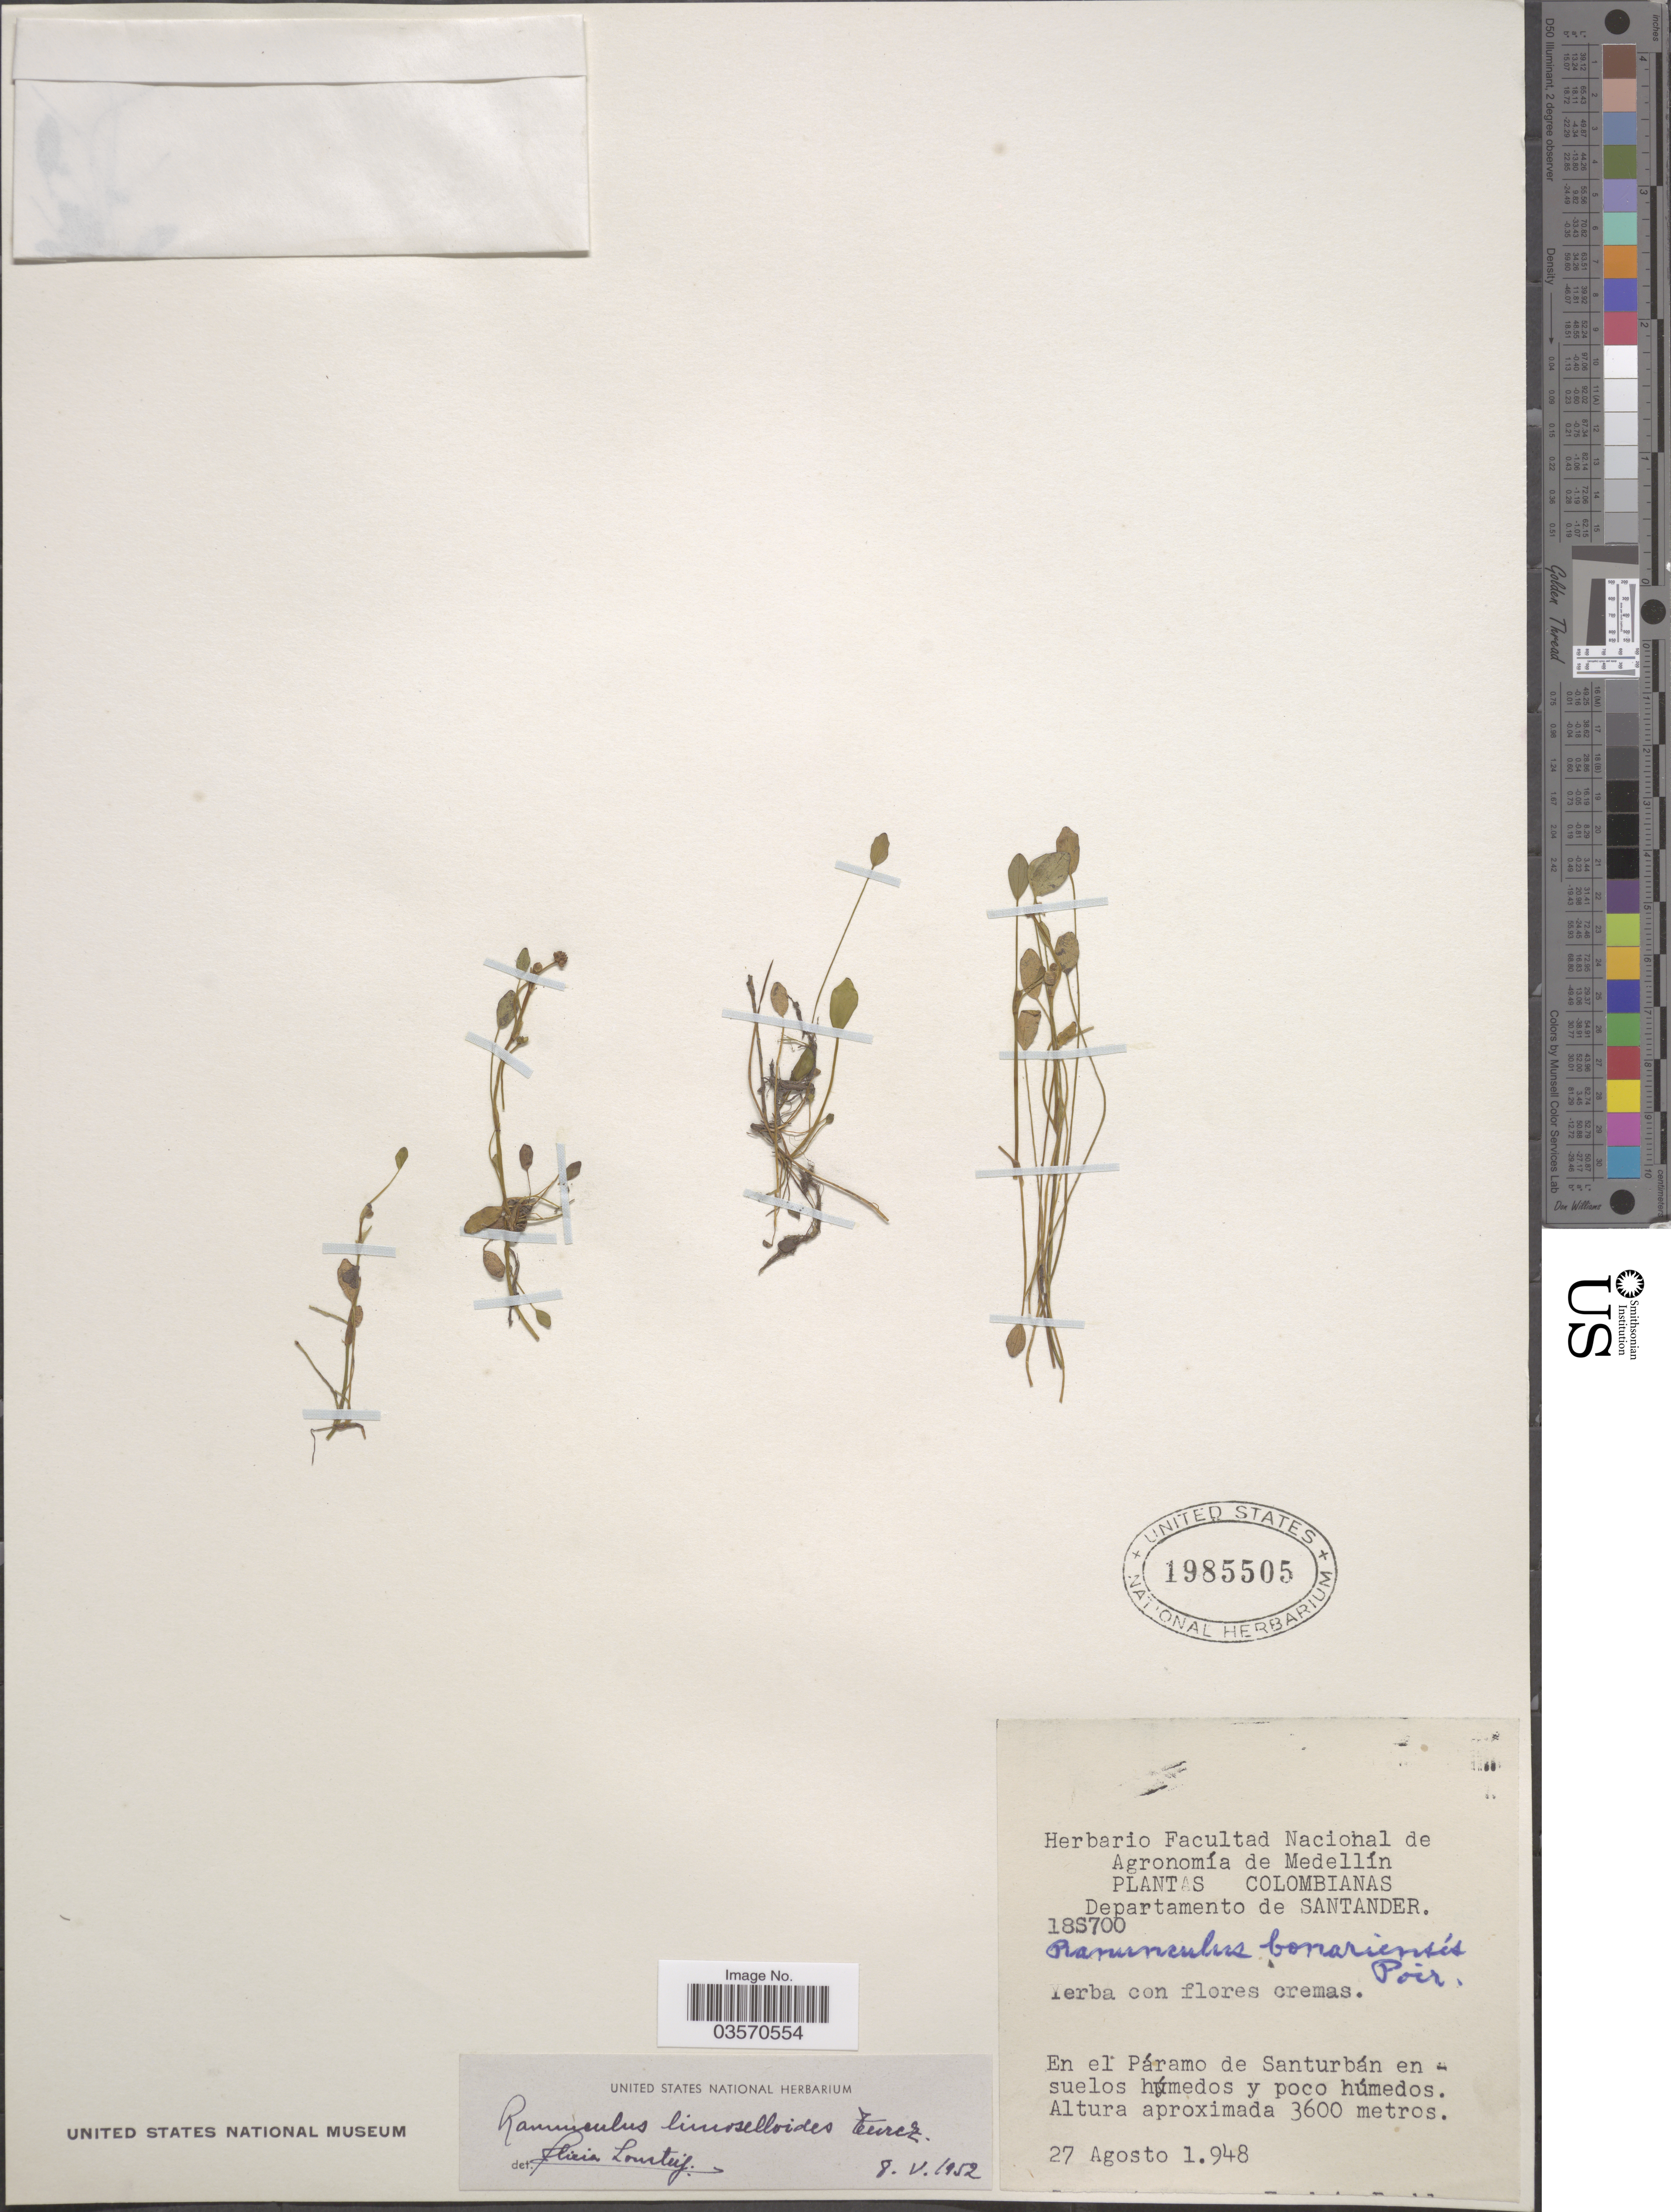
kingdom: Plantae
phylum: Tracheophyta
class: Magnoliopsida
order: Ranunculales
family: Ranunculaceae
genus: Ranunculus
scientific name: Ranunculus limoselloides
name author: Turcz.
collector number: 18S700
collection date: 1948-08-27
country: Colombia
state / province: Santander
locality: Departamento de Santander. En el Páramo de Santurbán en - suelos húmedos y poco húmedos.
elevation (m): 3600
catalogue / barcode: US 1985505